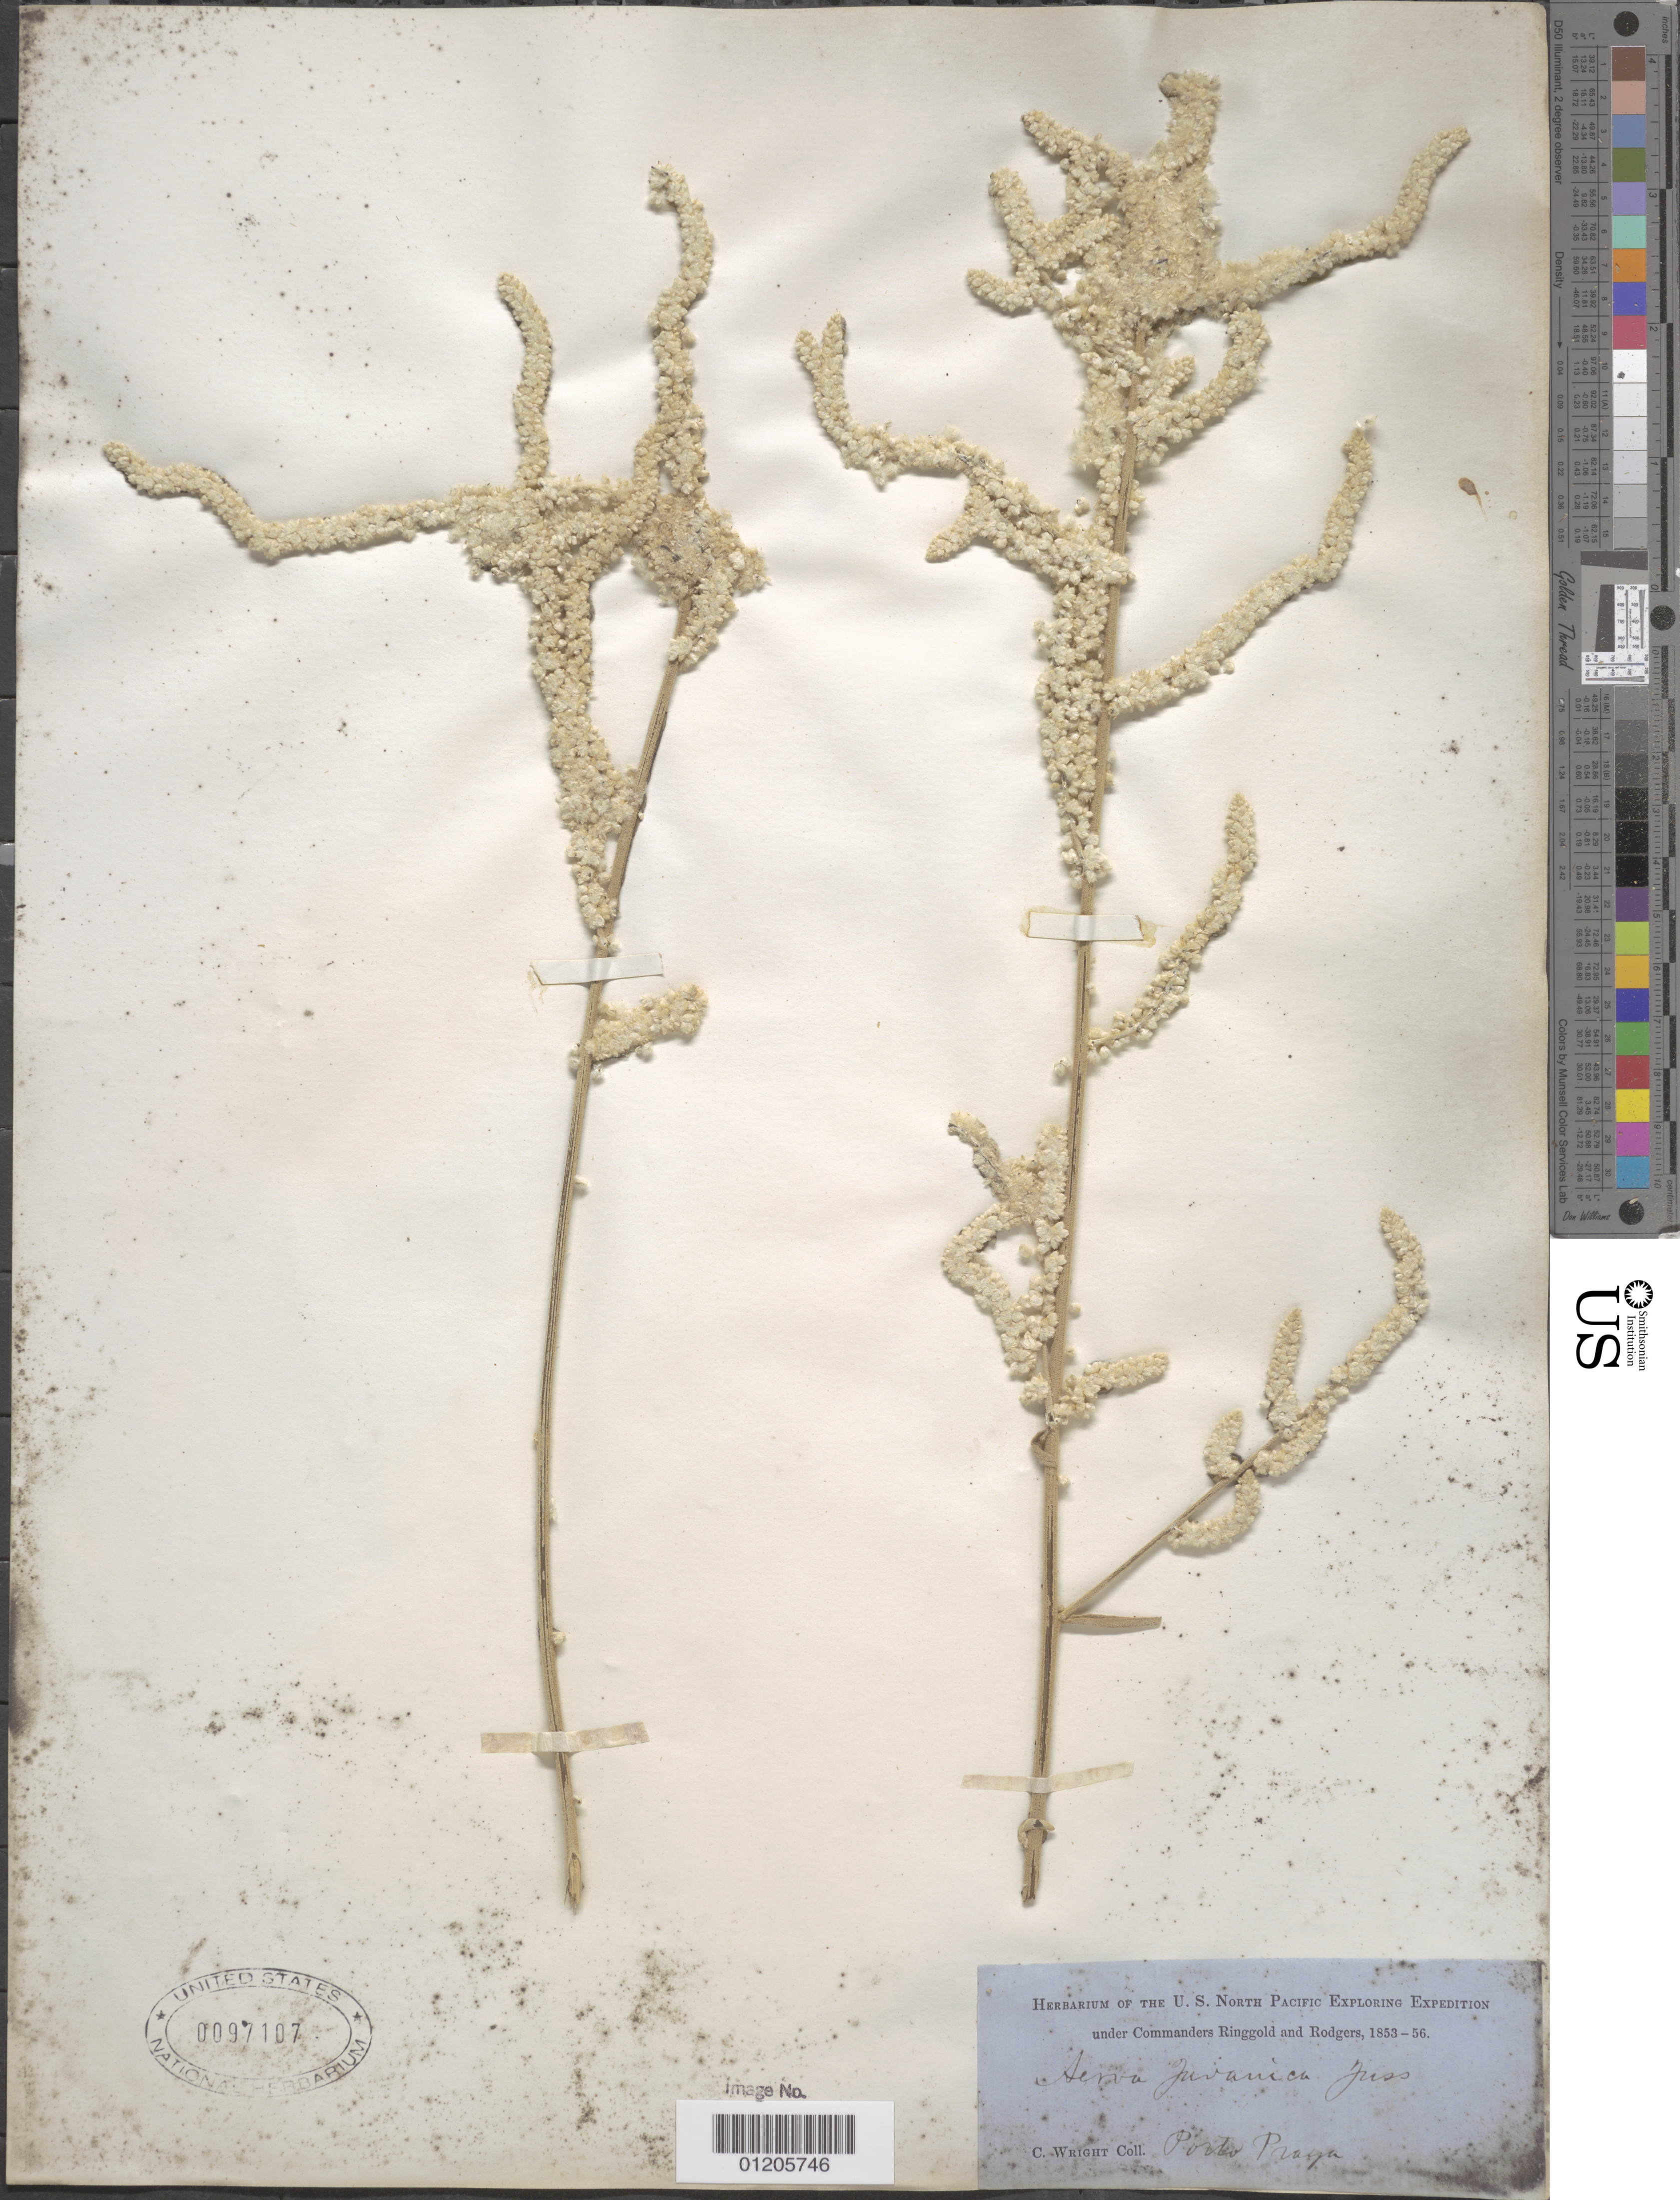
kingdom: Plantae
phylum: Tracheophyta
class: Magnoliopsida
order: Caryophyllales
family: Amaranthaceae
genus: Aerva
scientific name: Aerva javanica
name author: (Burm. f.) Juss. ex Schult.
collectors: C. Wright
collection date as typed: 1853 to -- -- 1856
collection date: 1853/1856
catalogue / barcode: US 97107